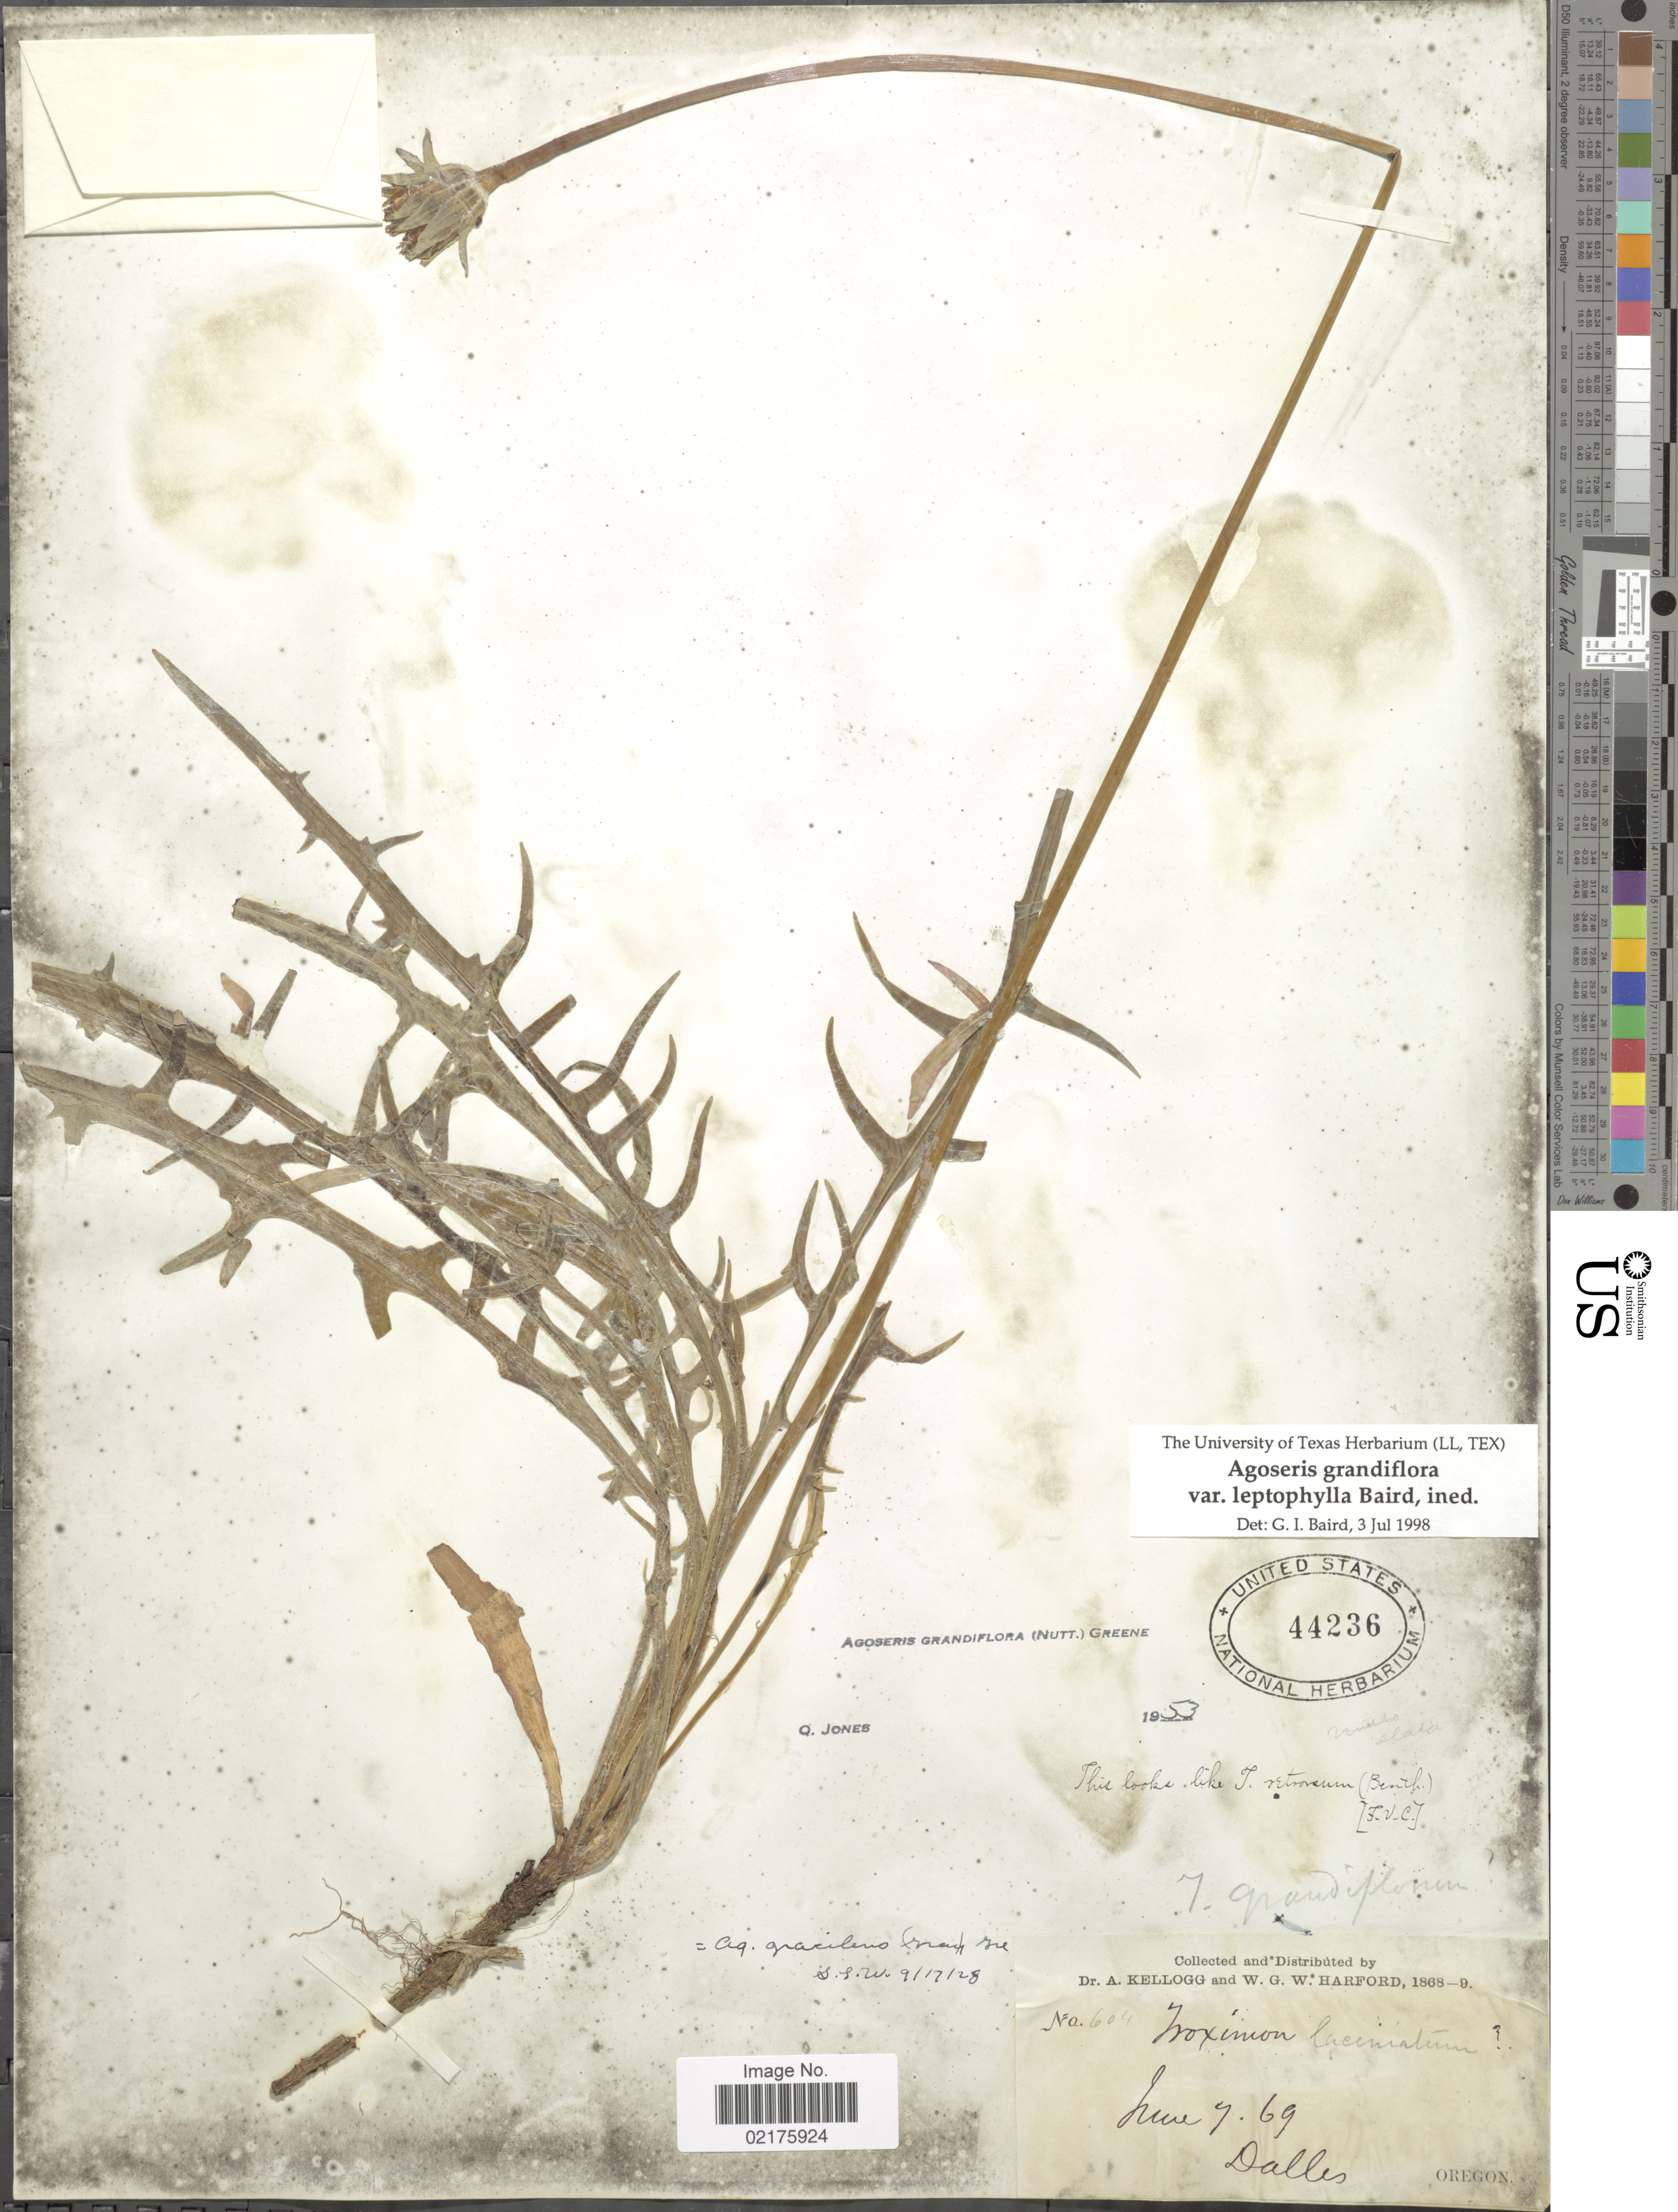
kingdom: Plantae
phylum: Tracheophyta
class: Magnoliopsida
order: Asterales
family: Asteraceae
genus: Agoseris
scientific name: Agoseris grandiflora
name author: (Nutt.) Greene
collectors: A. Kellogg & W. G. W. Harford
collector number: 604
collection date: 1869-06-07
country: United States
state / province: Oregon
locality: Dallas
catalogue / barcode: US 44236